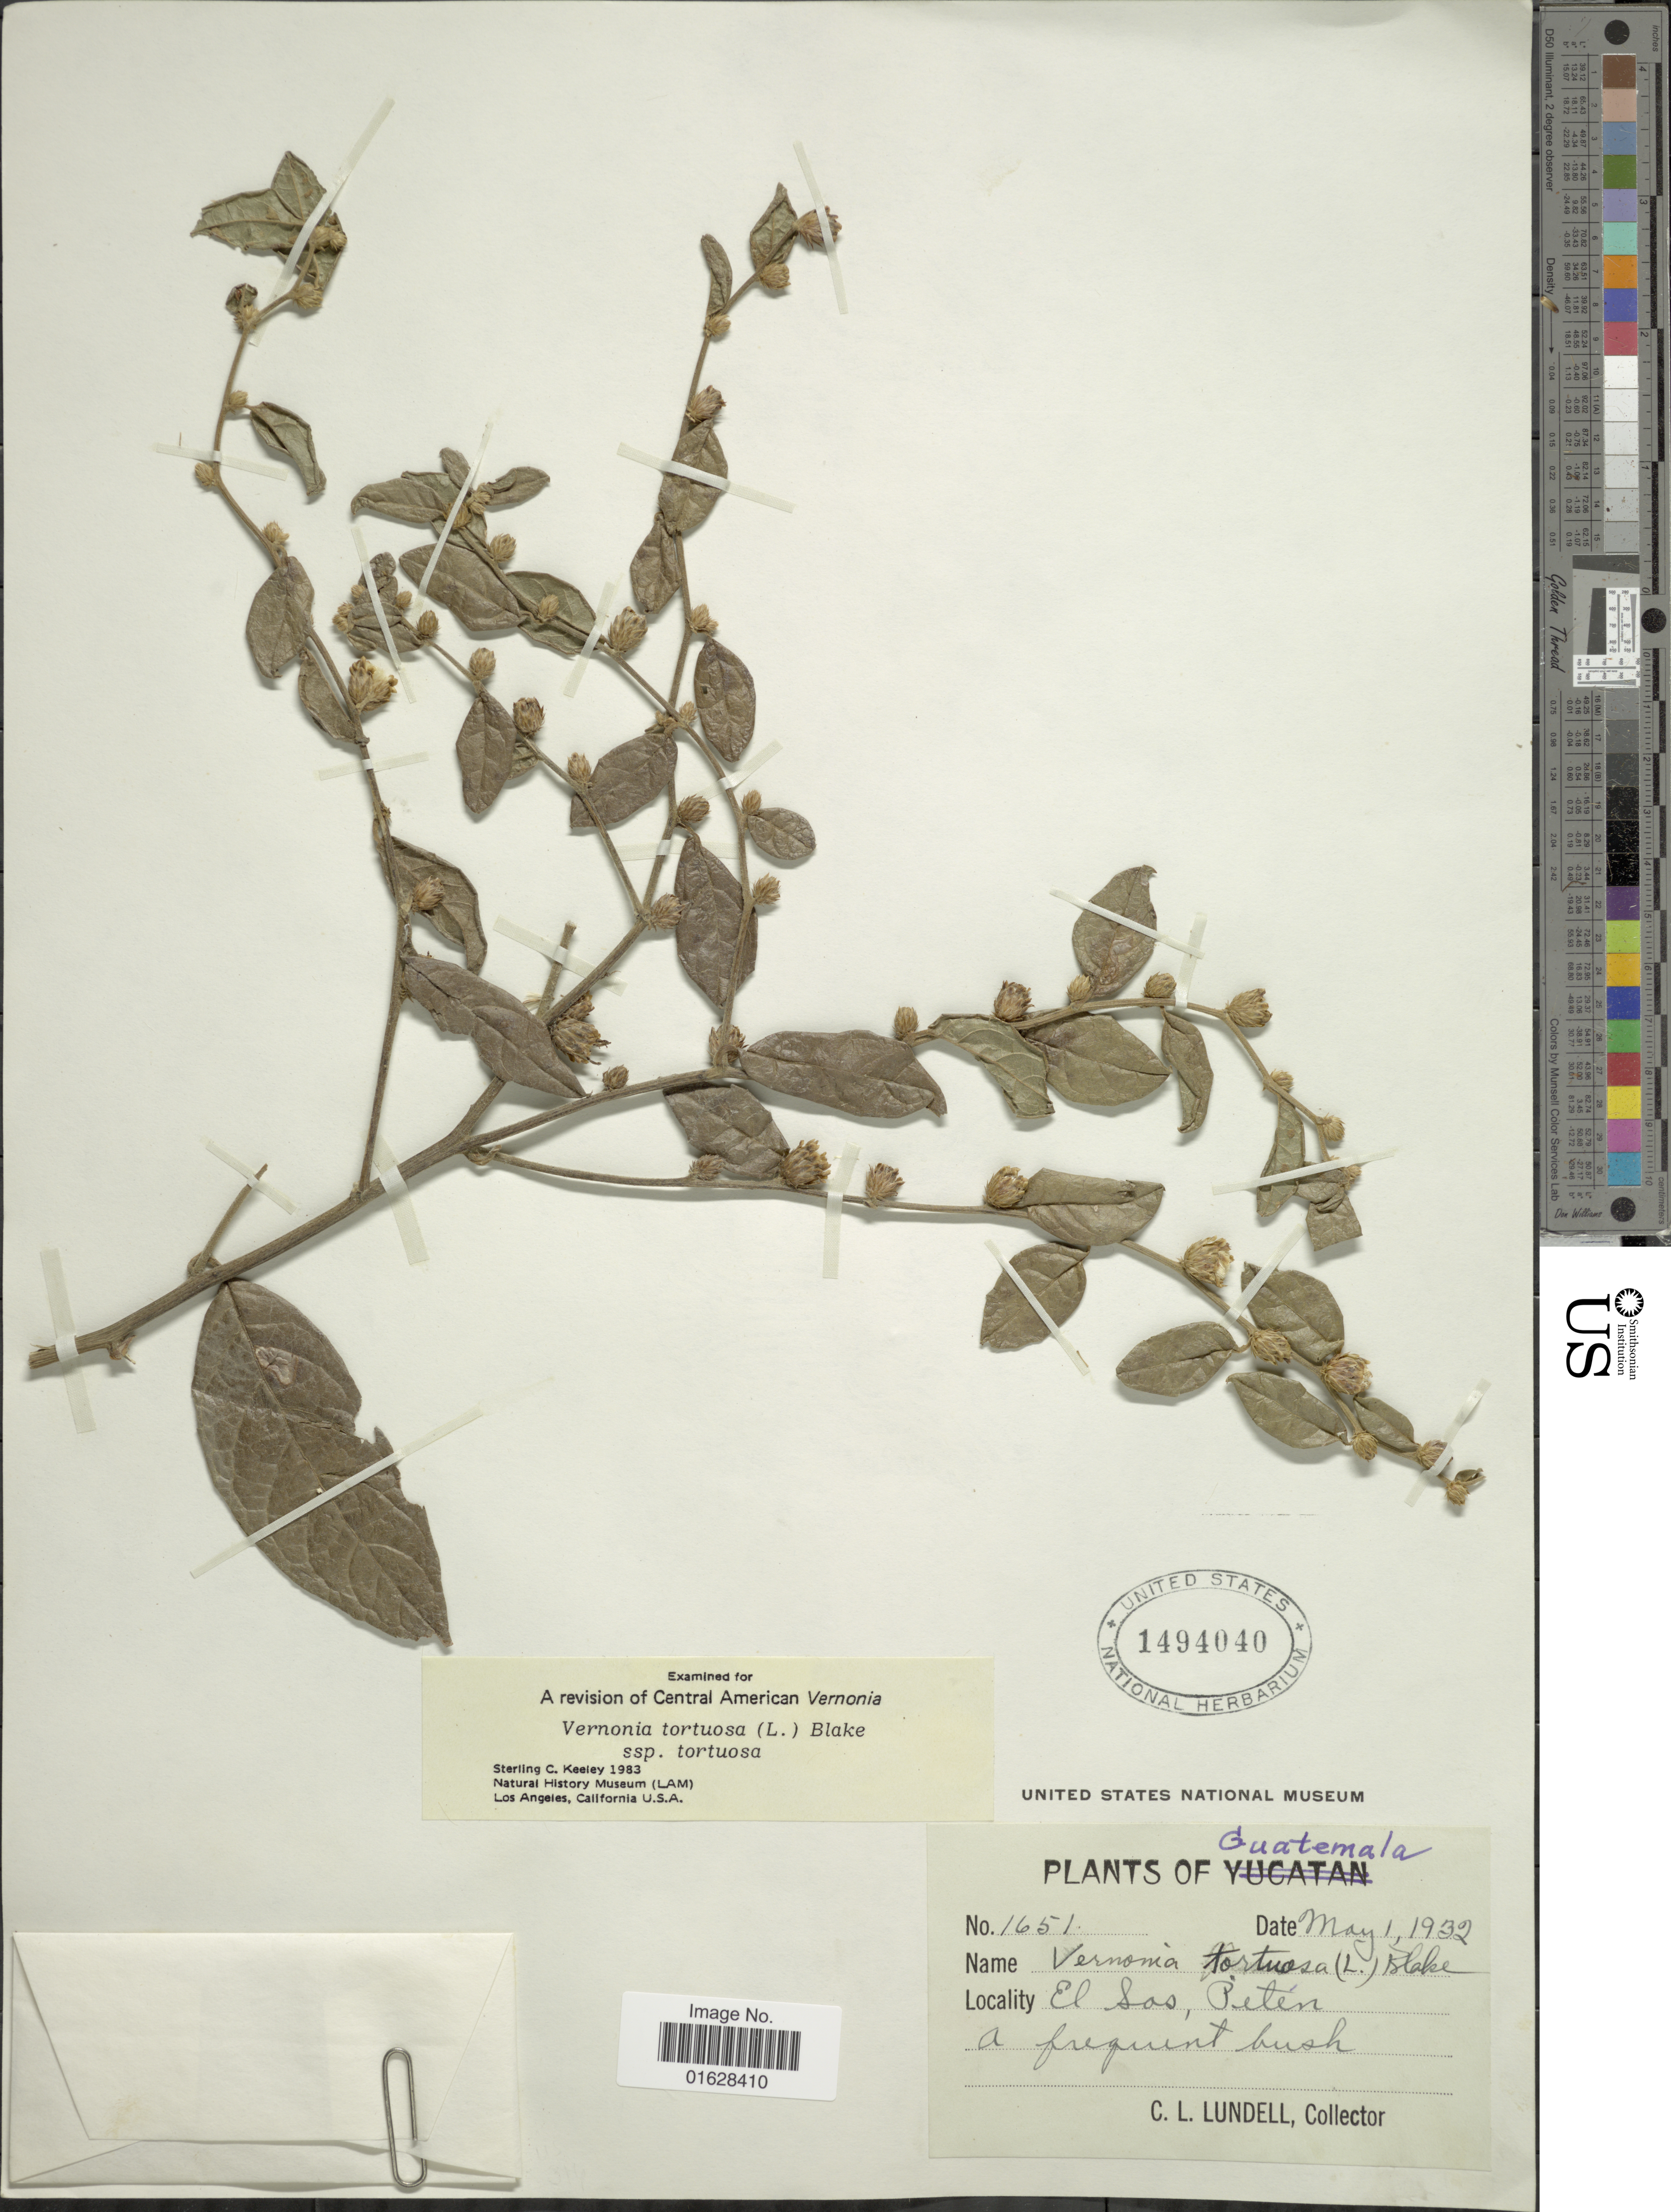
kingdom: Plantae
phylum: Tracheophyta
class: Magnoliopsida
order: Asterales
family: Asteraceae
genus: Lepidaploa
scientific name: Lepidaploa tortuosa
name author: (L.) H. Rob.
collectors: C. L. Lundell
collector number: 1651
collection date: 1932-05-01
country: Guatemala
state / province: El Petén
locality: El Sas, Petén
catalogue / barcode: US 1494040